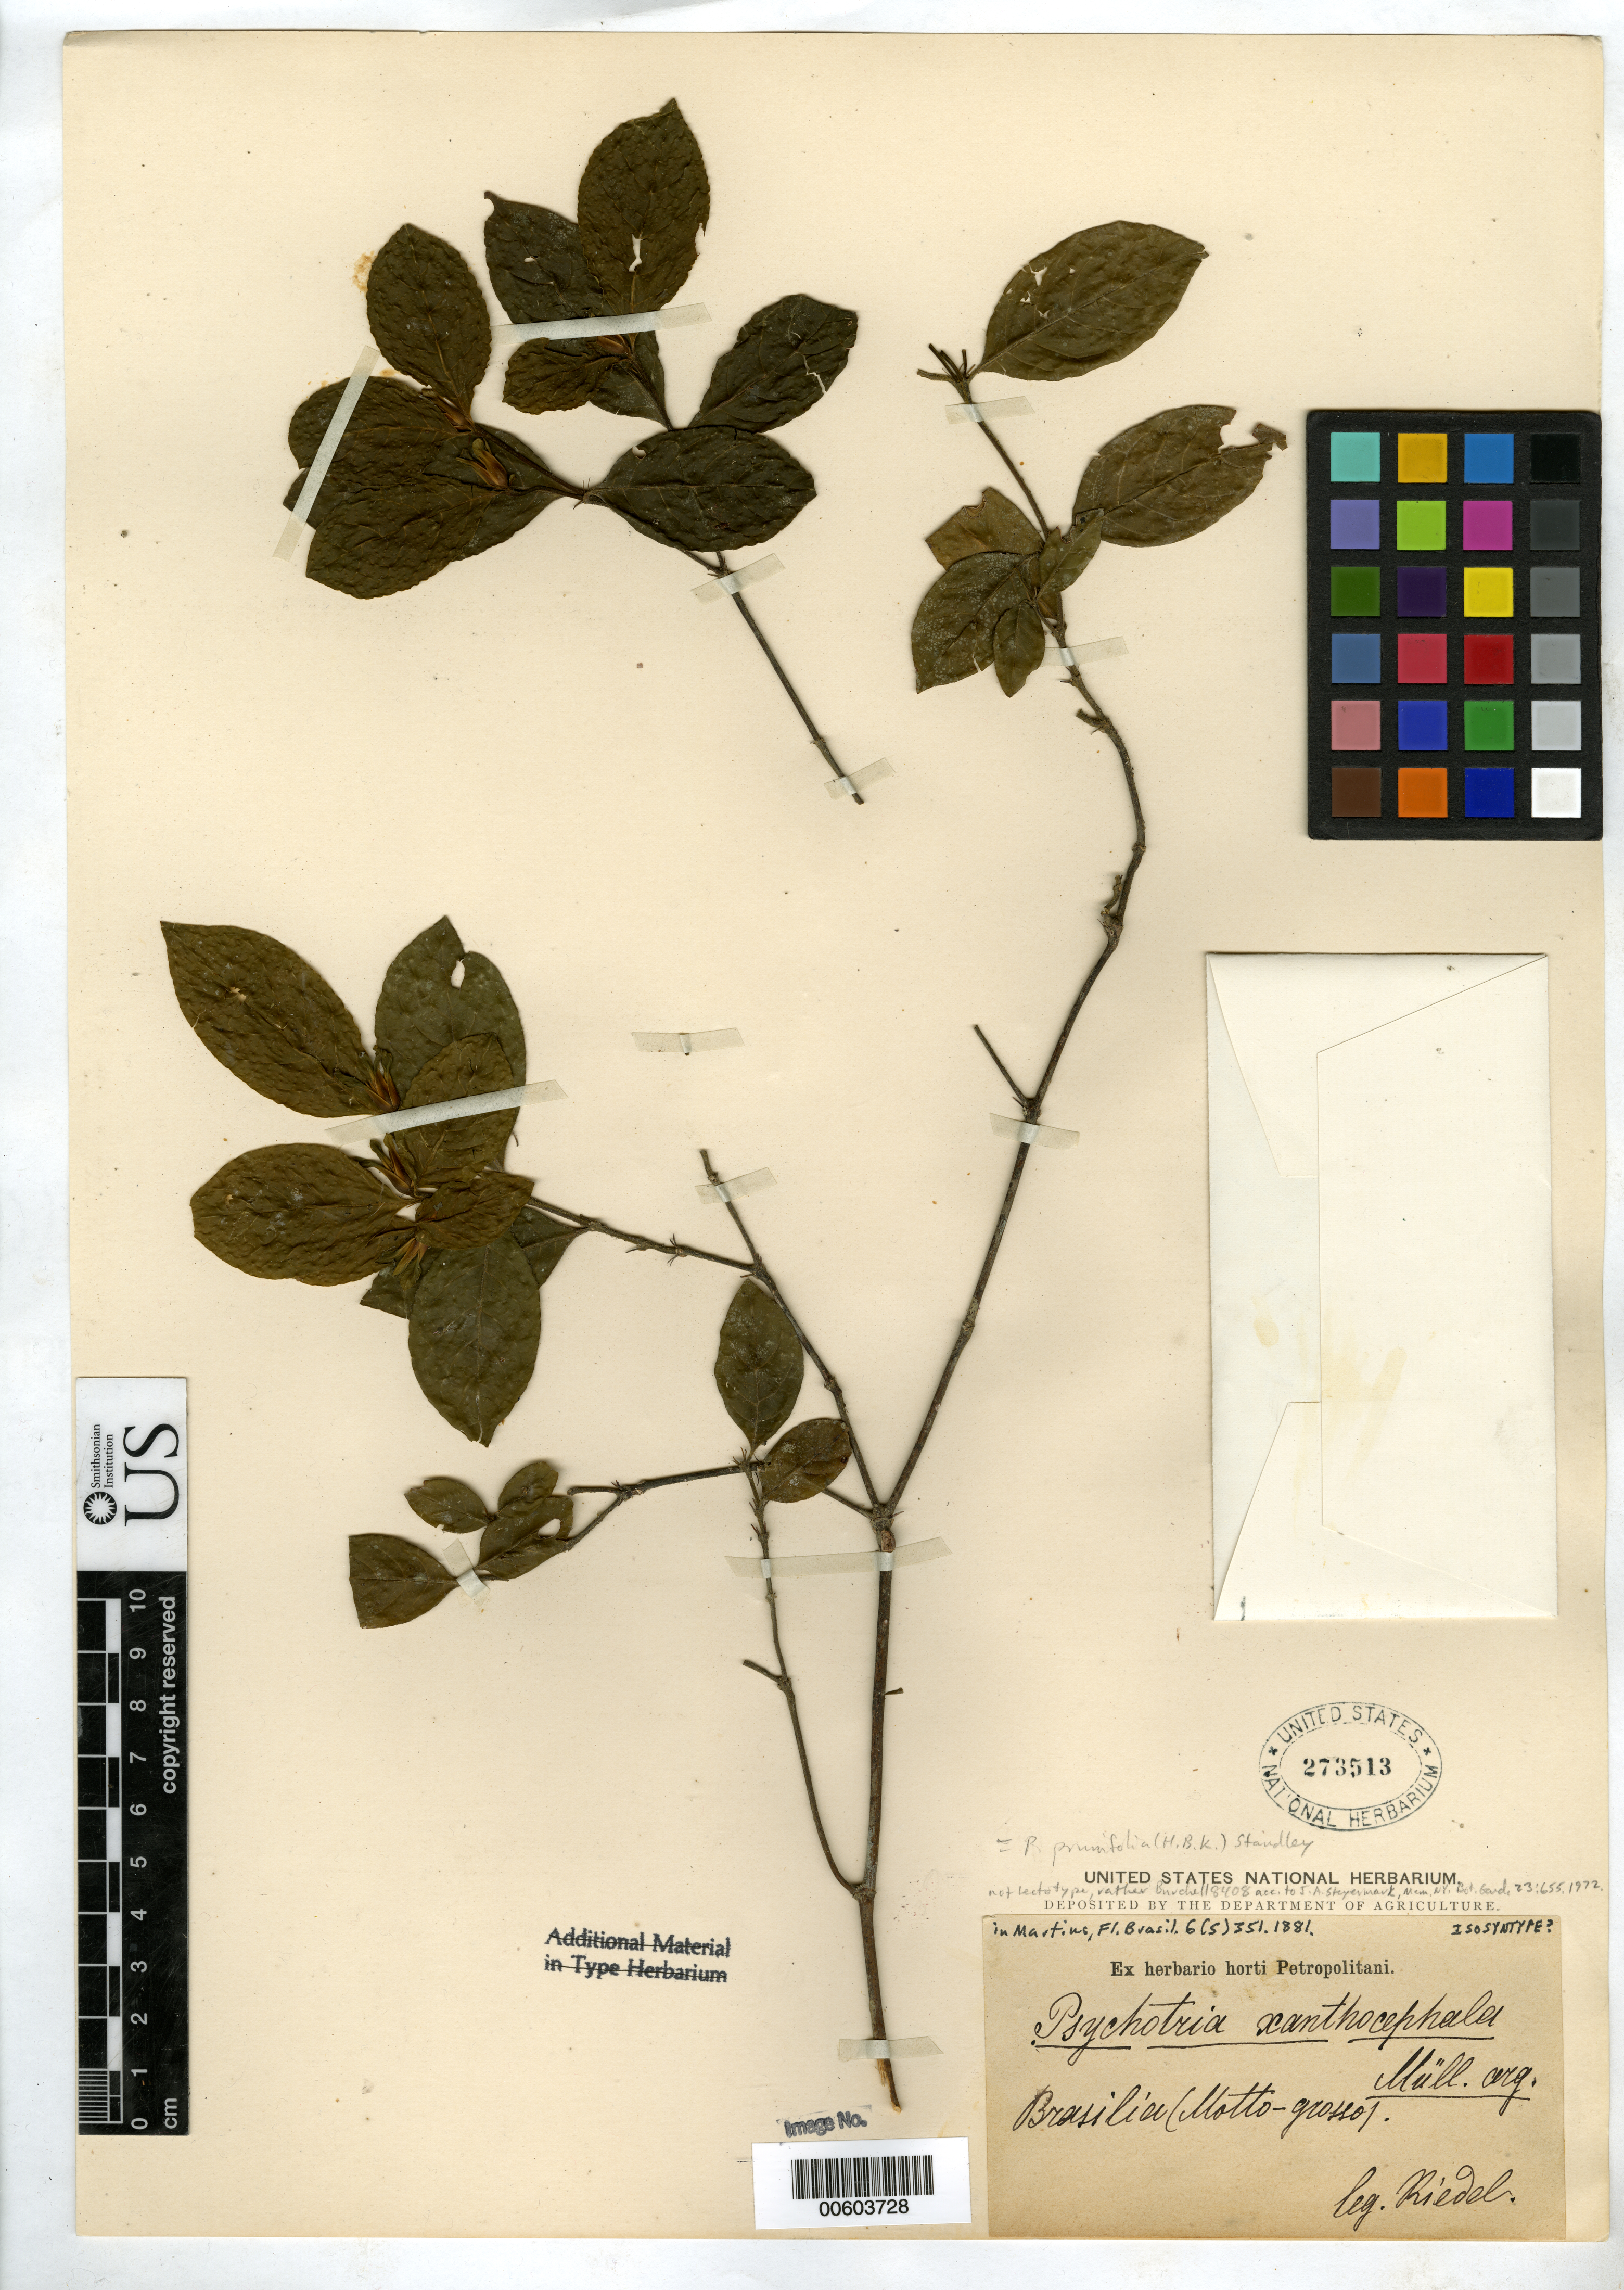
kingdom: Plantae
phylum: Tracheophyta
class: Magnoliopsida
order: Gentianales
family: Rubiaceae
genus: Psychotria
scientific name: Psychotria xanthocephala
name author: Müll. Arg. in Mart.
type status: Possible Isosyntype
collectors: L. Riedel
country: Brazil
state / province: Mato Grosso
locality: Matto-grosso.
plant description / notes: Protologue cites Riedel 1489 as a syntype.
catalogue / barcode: US 273513